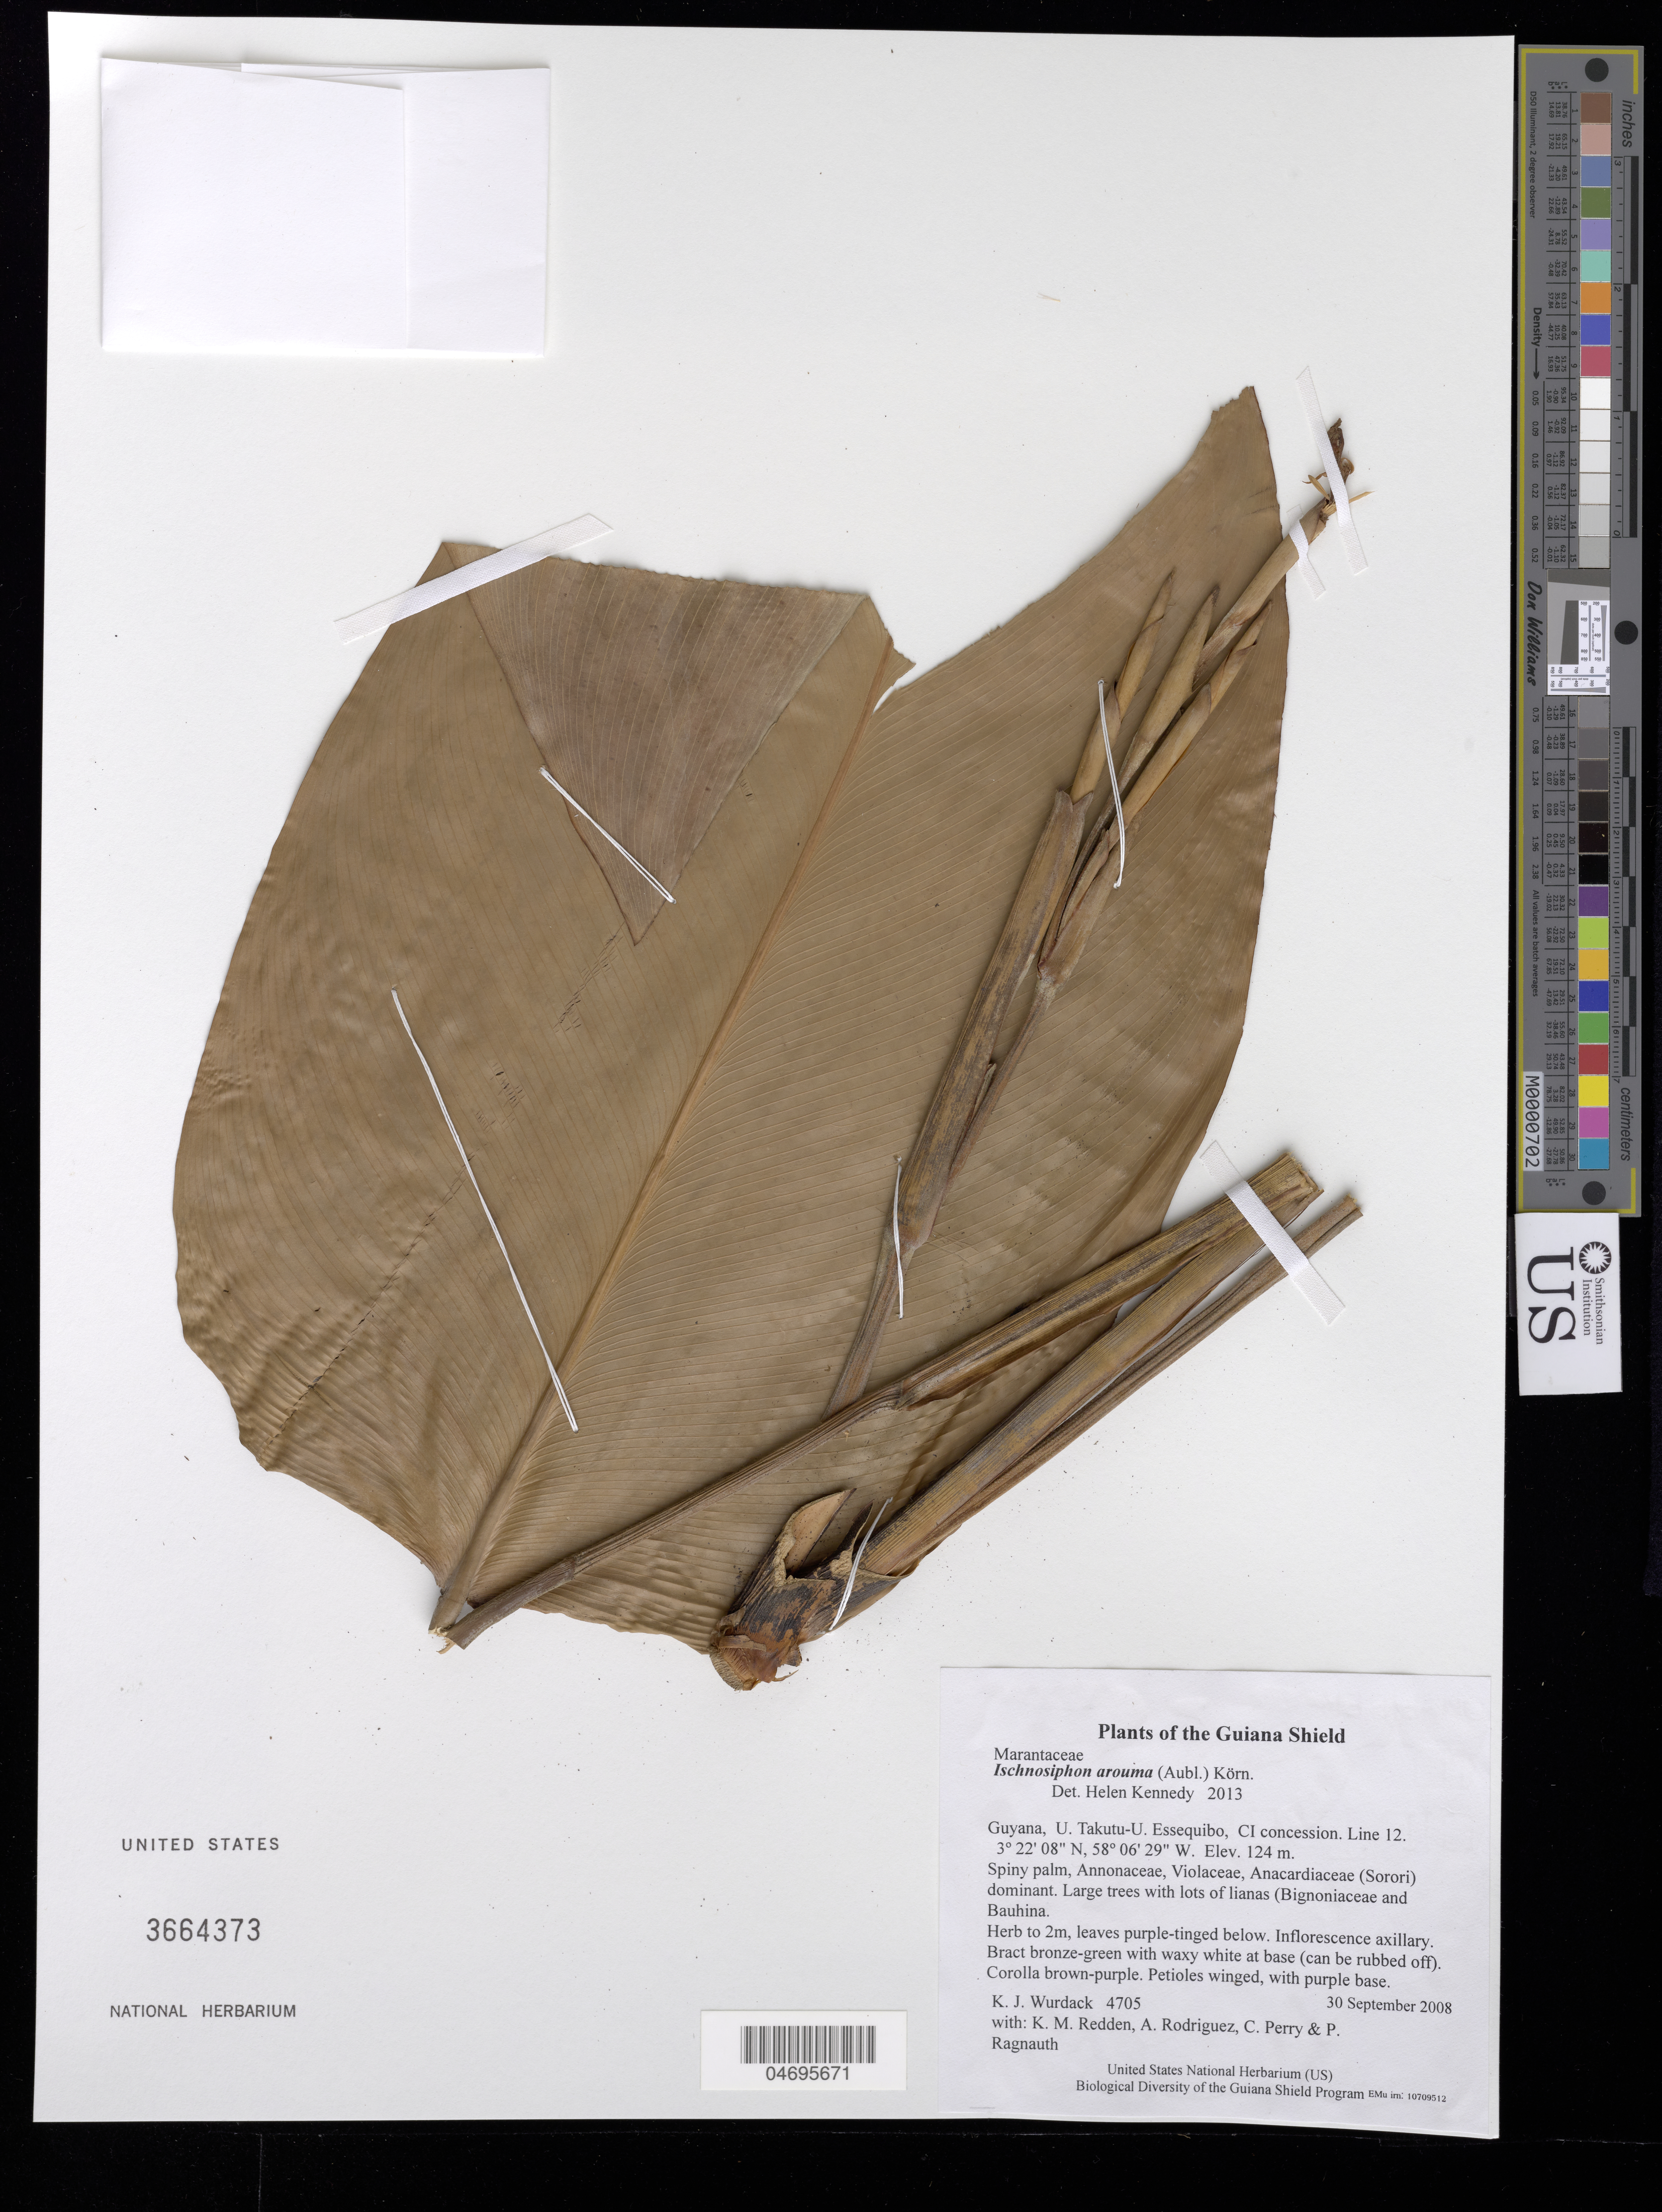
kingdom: Plantae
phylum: Tracheophyta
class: Liliopsida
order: Zingiberales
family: Marantaceae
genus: Ischnosiphon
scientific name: Ischnosiphon arouma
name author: (Aubl.) Körn.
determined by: Kennedy, Helen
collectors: K. Wurdack, K. M. Redden, A. Rodriguez, C. Perry & P. Ragnauth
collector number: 4705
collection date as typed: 30 September 2008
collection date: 2008-09-30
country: Guyana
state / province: U. Takutu-U. Essequibo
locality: CI concession. Line 12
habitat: Spiny palm, Annonaceae, Violaceae, Anacardiaceae (Sorori) dominant. Large trees with lots of lianas (Bignoniaceae and Bauhina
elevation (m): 124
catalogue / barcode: US 3664373